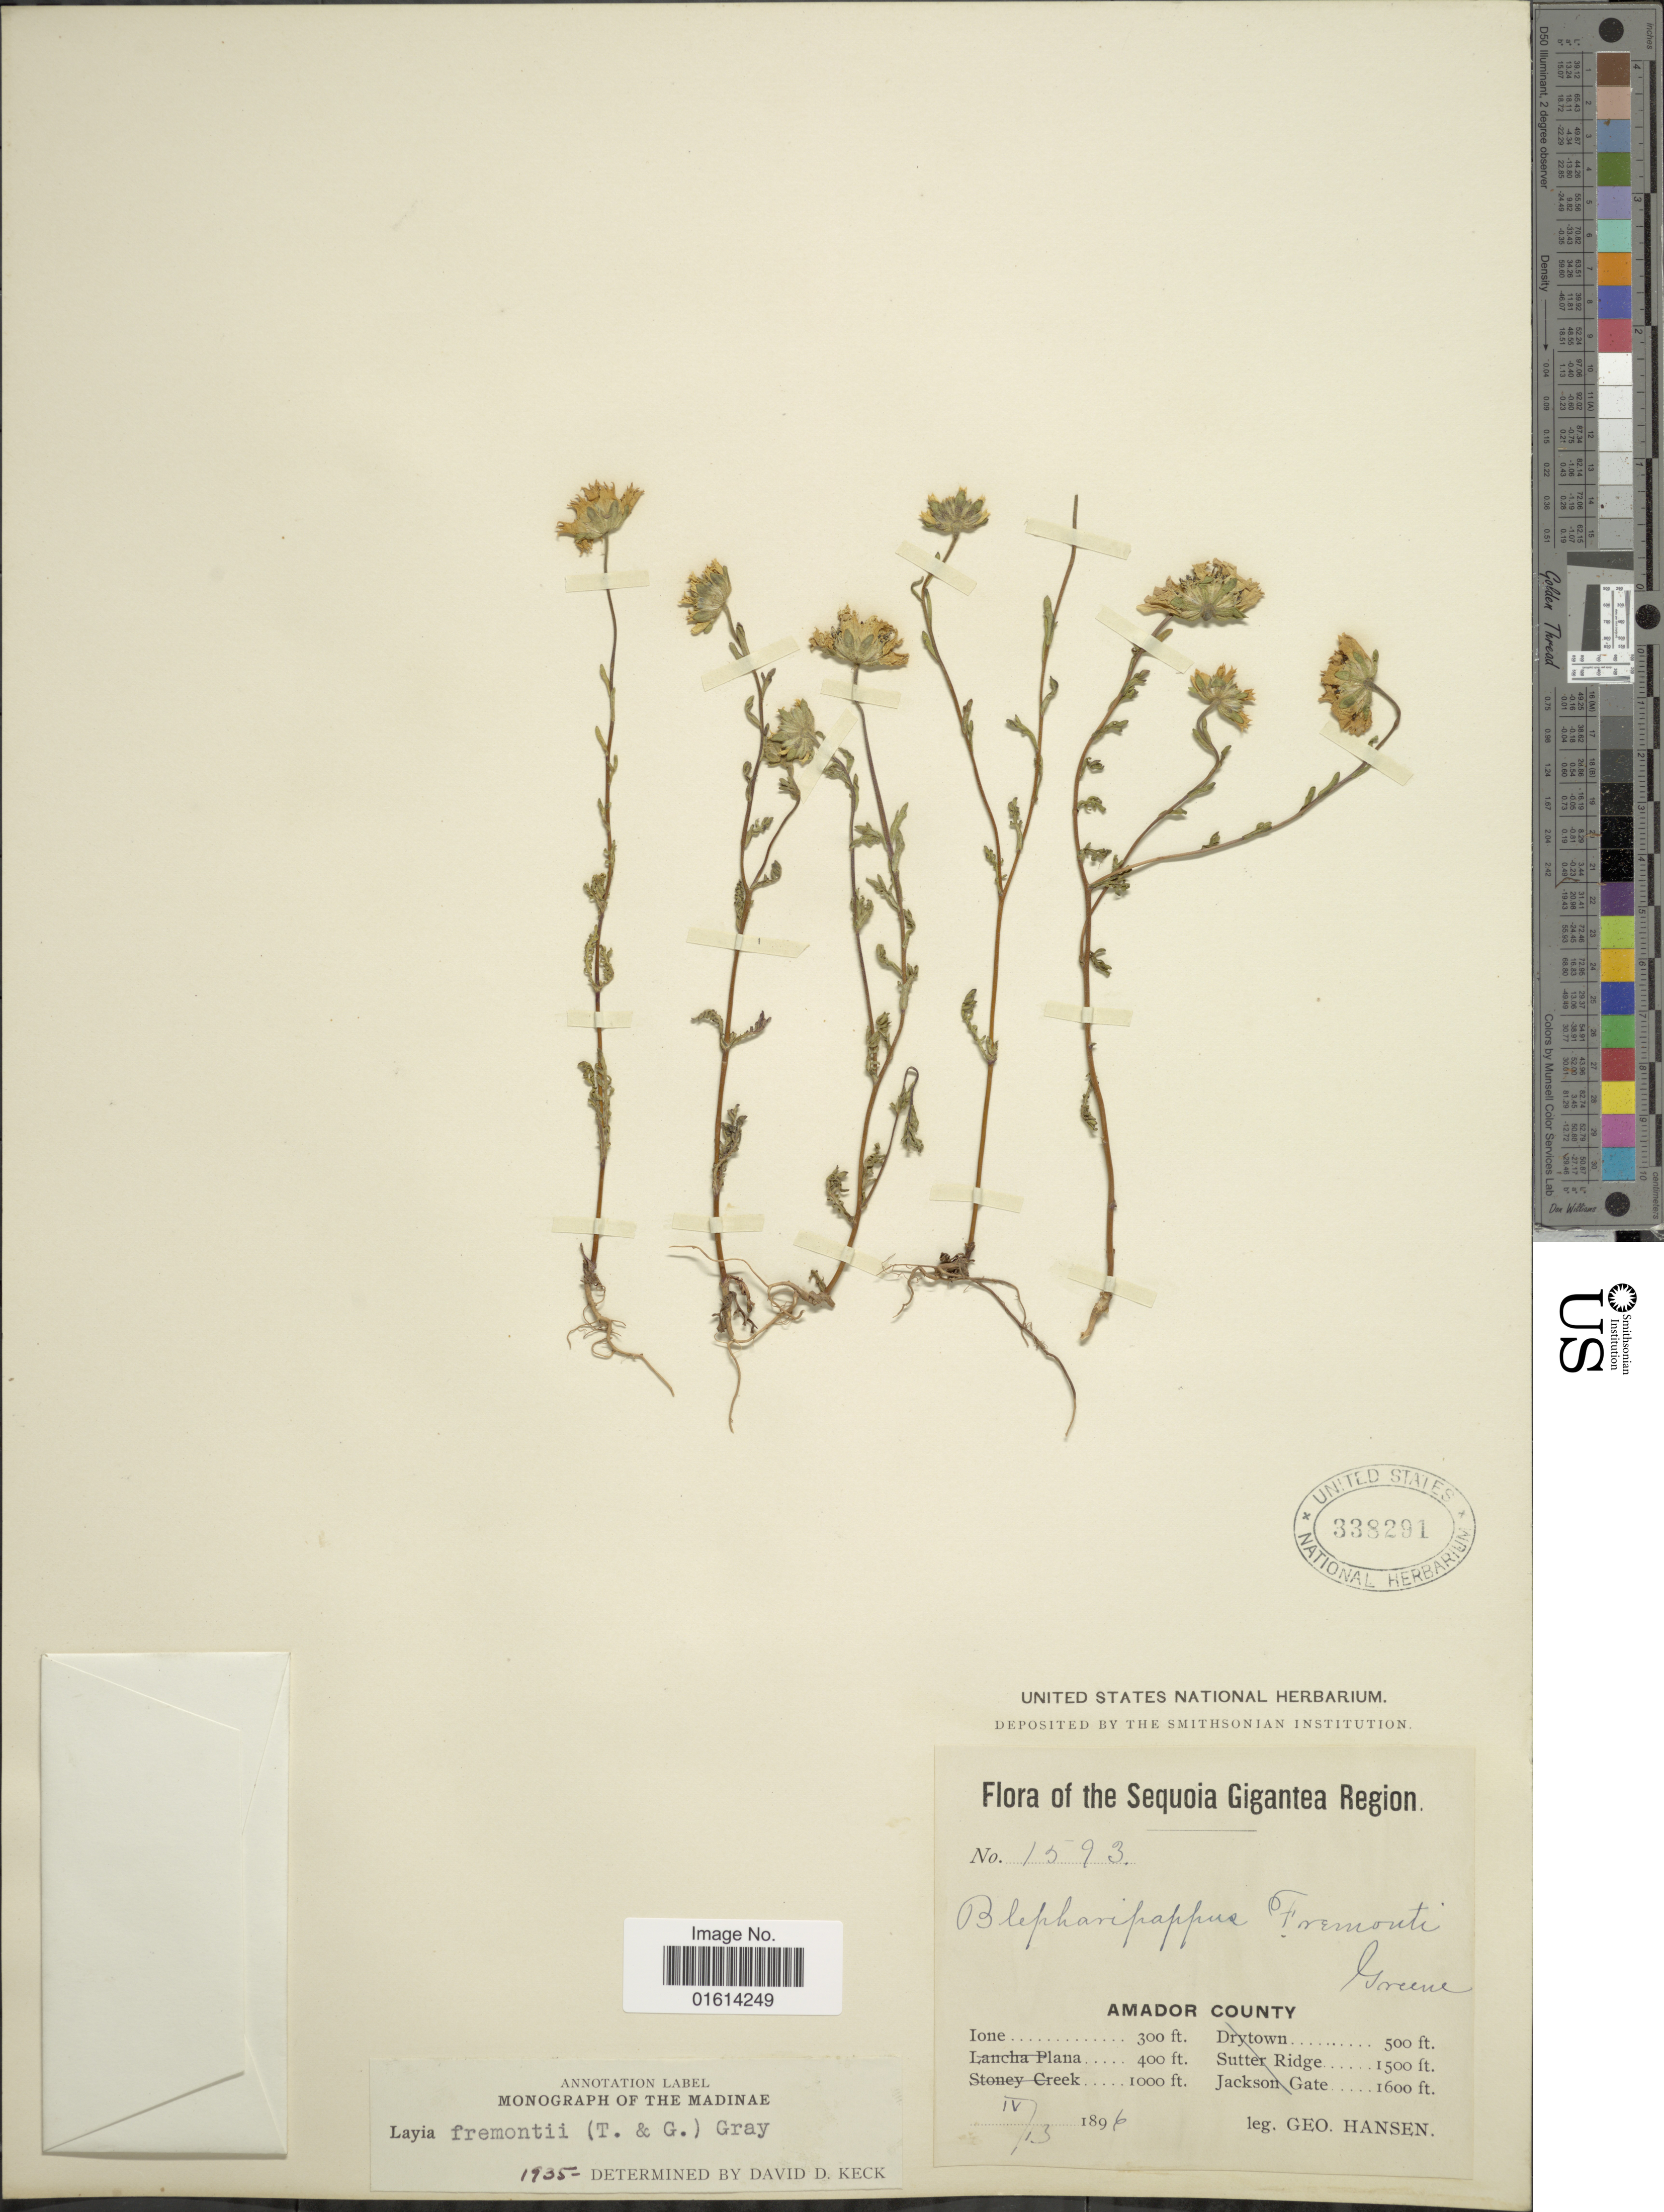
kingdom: Plantae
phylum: Tracheophyta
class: Magnoliopsida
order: Asterales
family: Asteraceae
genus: Layia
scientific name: Layia fremontii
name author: A. Gray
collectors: G. Hansen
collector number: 1593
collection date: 1896-04-13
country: United States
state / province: California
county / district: Amador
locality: Sequoia Gigantea Region, Amador County, Ione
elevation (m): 91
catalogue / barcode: US 338291